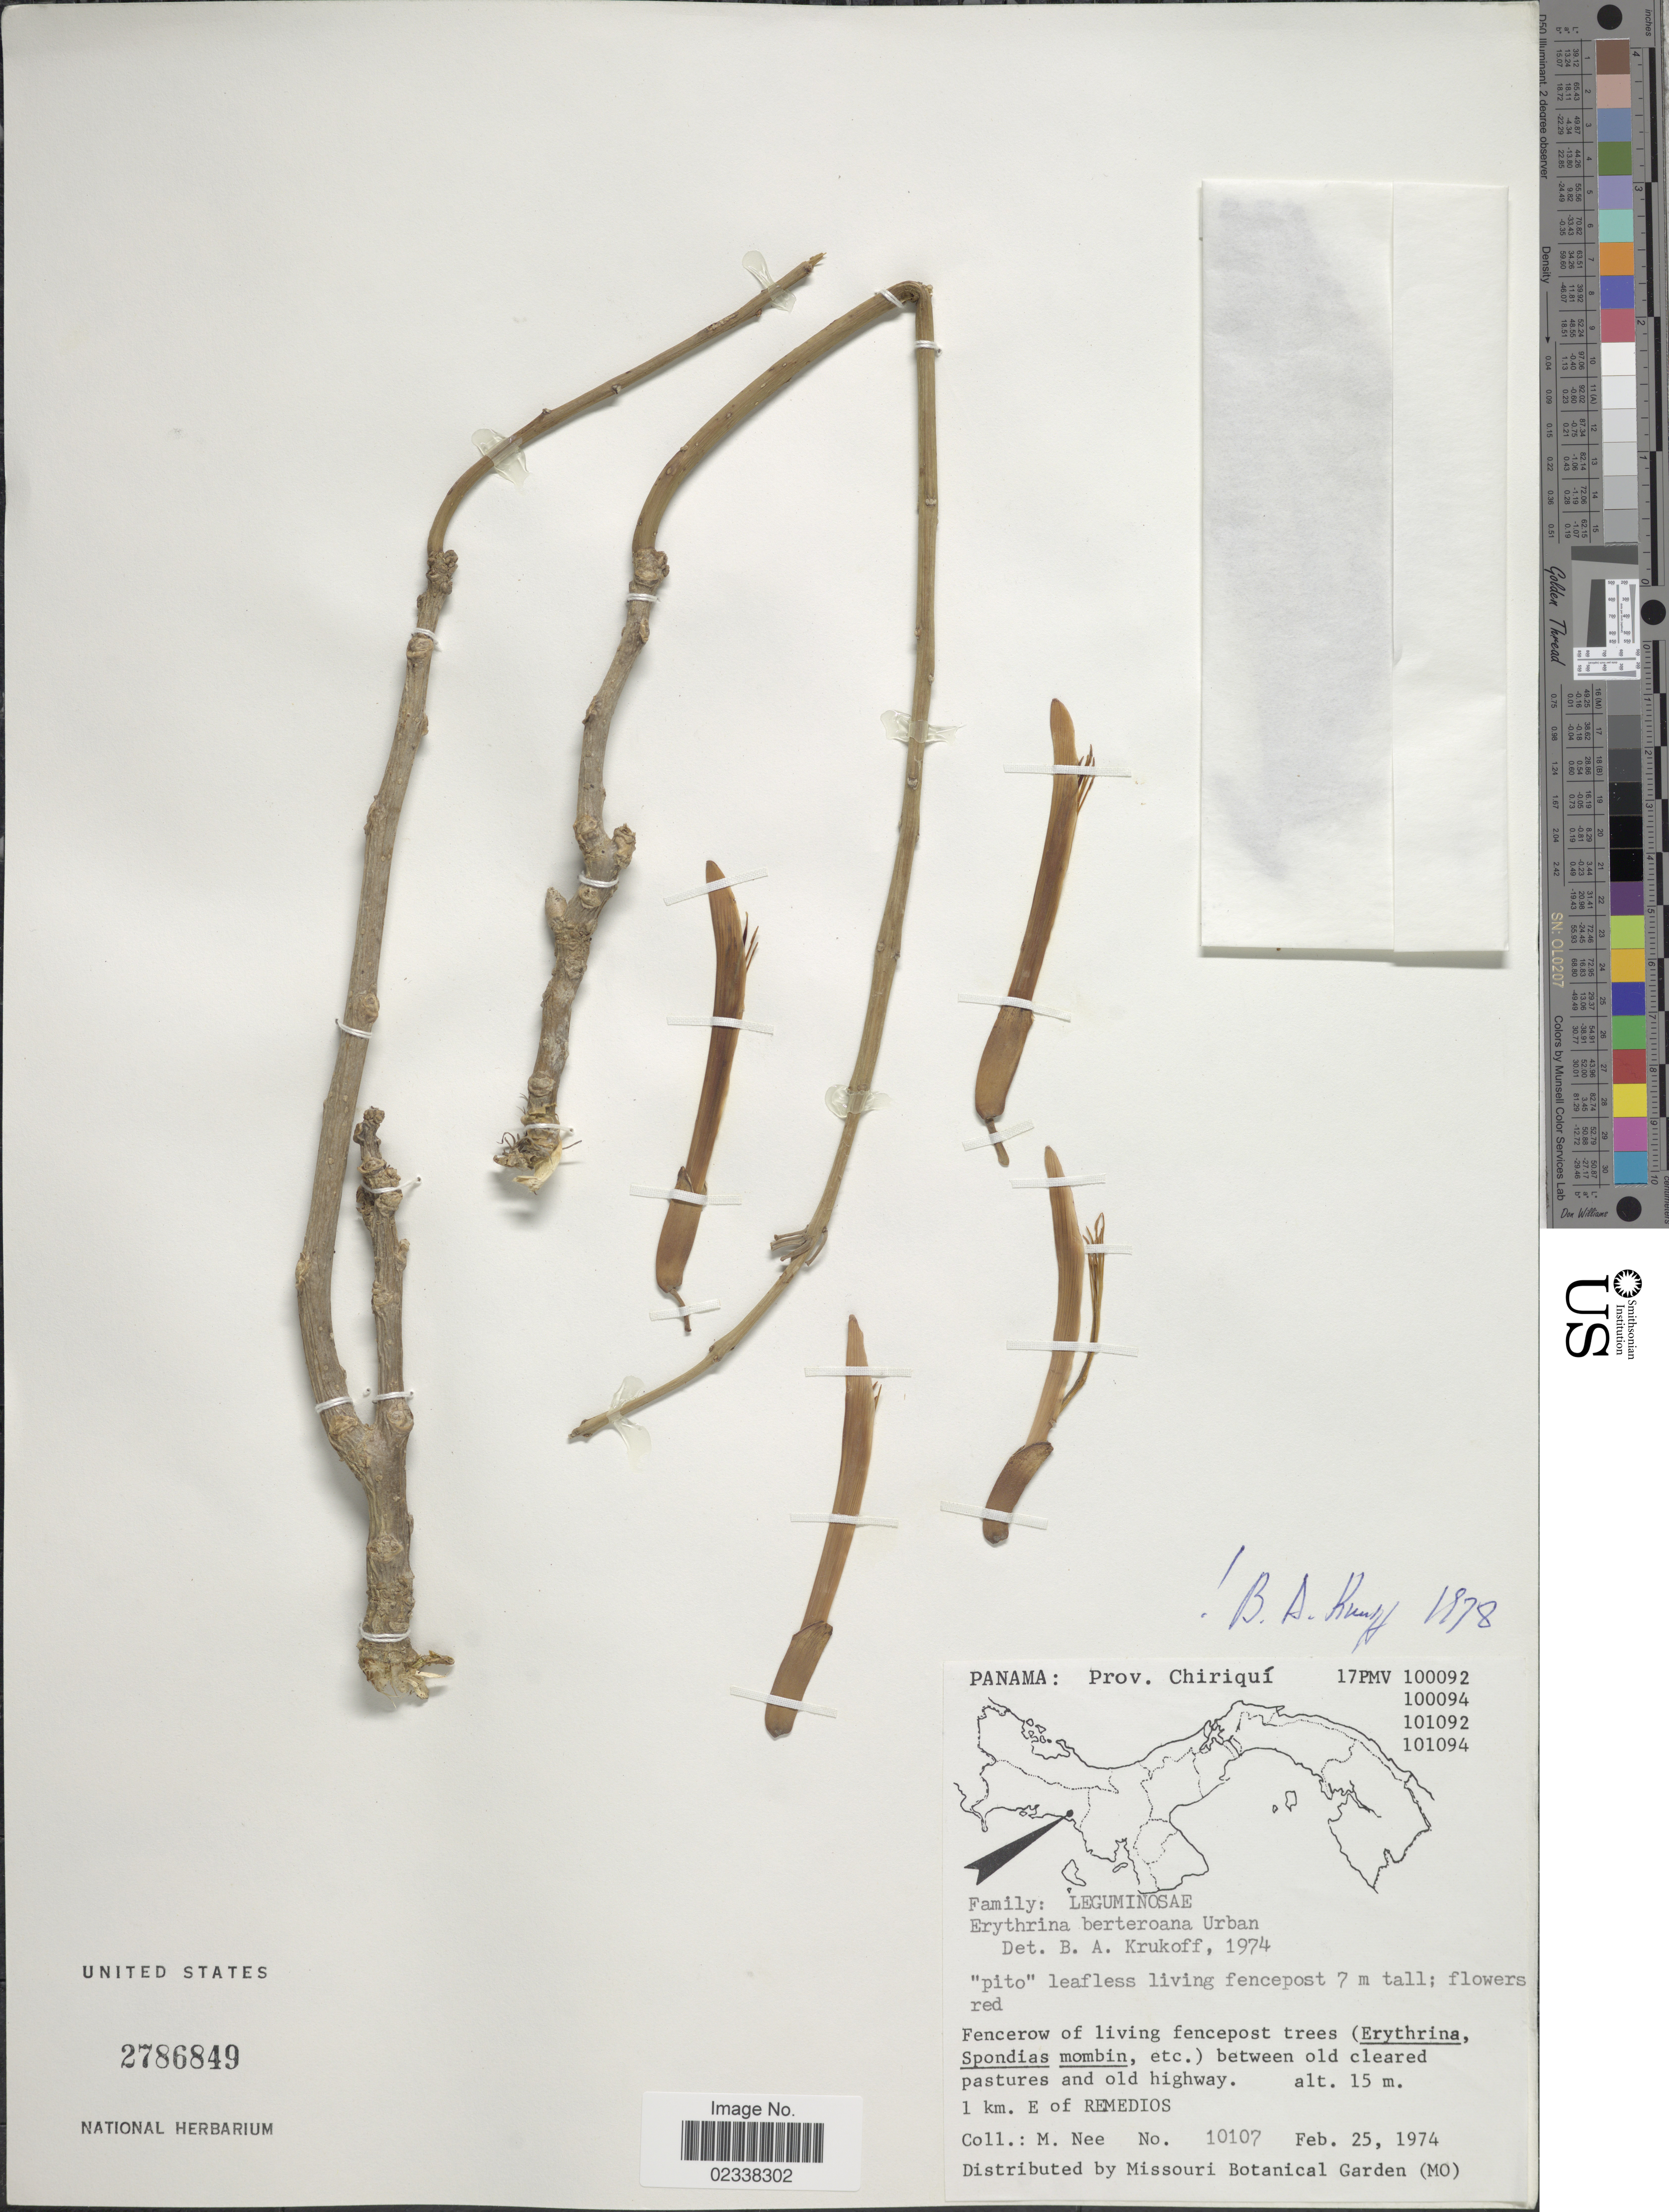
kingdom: Plantae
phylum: Tracheophyta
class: Magnoliopsida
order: Fabales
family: Fabaceae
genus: Erythrina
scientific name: Erythrina berteroana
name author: Urb.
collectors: M. Nee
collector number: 10107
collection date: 1974-02-25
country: Panama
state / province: Chiriqui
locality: Prov. Chiriqui. Between old cleared pastures and old highway. 1 km. E of Remedios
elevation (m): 15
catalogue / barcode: US 2786849